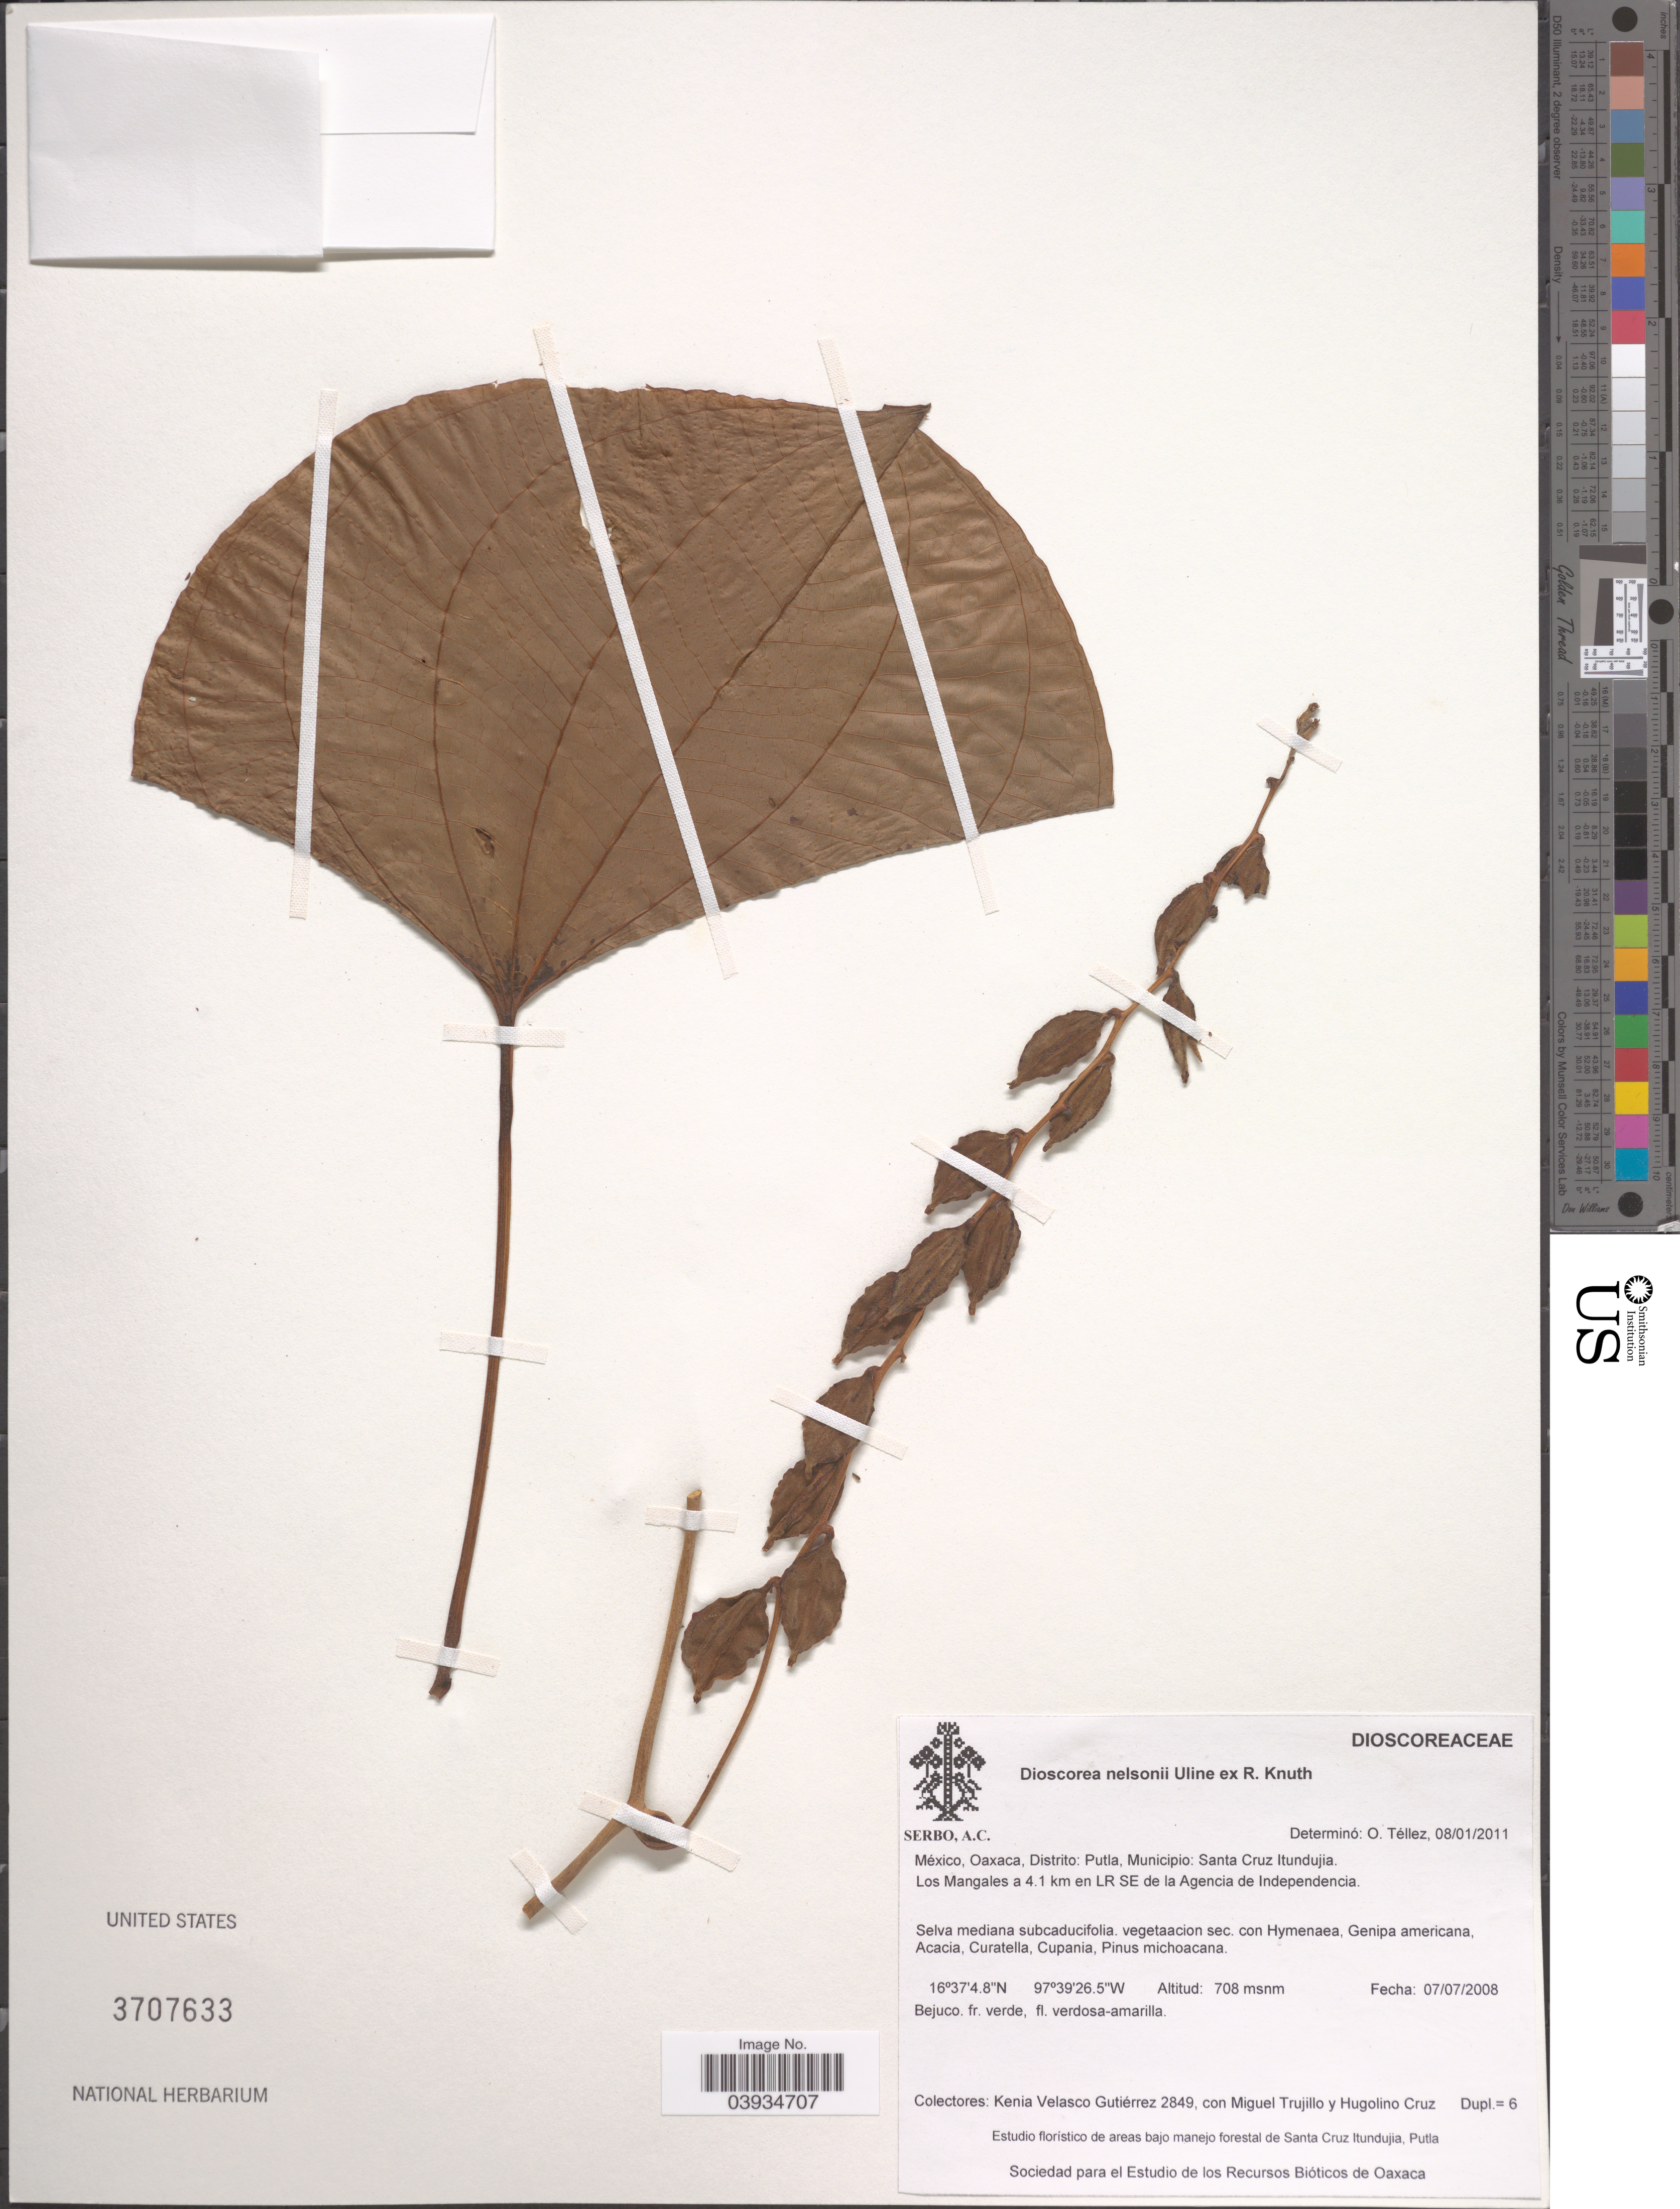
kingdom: Plantae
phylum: Tracheophyta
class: Liliopsida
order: Dioscoreales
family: Dioscoreaceae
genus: Dioscorea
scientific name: Dioscorea nelsonii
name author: Uline ex R. Knuth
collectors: K. Velasco Gutiérrez, M. Trujillo & H. Cruz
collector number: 2849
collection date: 2008-07-07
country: Mexico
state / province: Oaxaca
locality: Distrito: Putla, Municipio: Santa Cruz Itundujia. Los Mangales a 4.1 km en LR SE de la Agencia de Independencia.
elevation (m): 708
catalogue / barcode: US 3707633